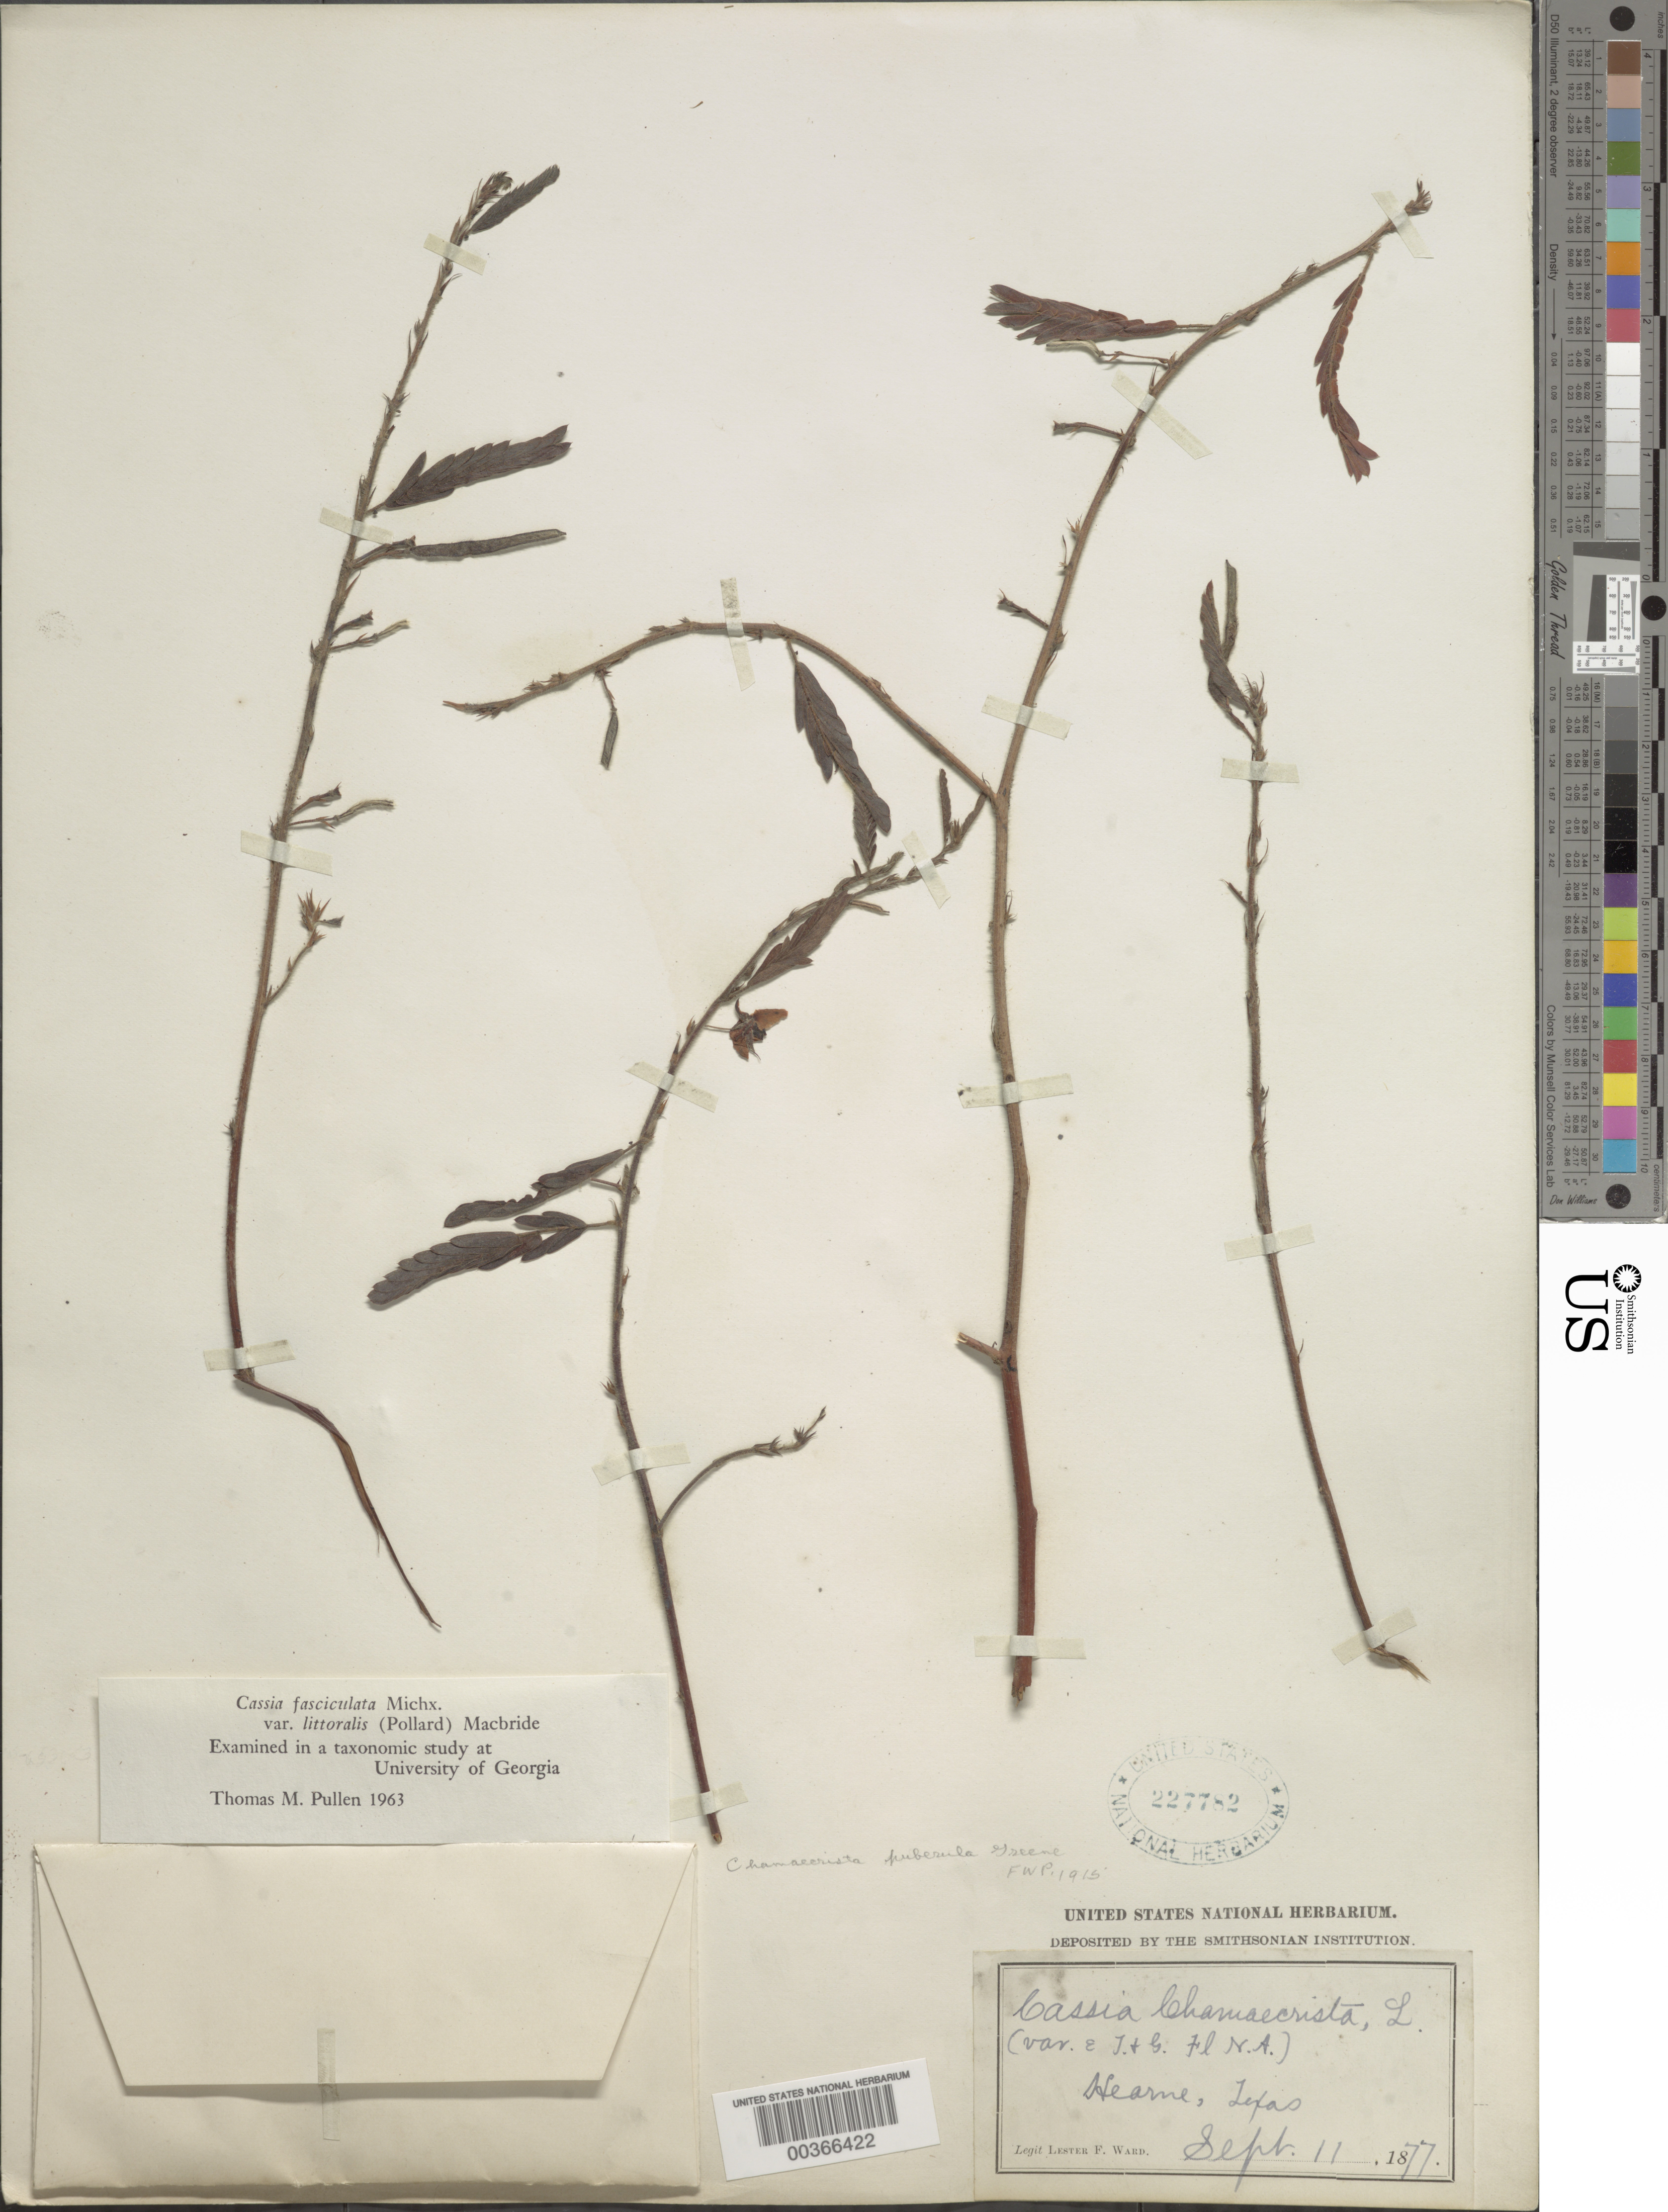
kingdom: Plantae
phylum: Tracheophyta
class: Magnoliopsida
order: Fabales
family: Fabaceae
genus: Chamaecrista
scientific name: Chamaecrista fasciculata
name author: (Michx.) Greene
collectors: L. F. Ward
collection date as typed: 11 Sep 1877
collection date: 1877-09-11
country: United States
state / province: Texas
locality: Hearne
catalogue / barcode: US 227782